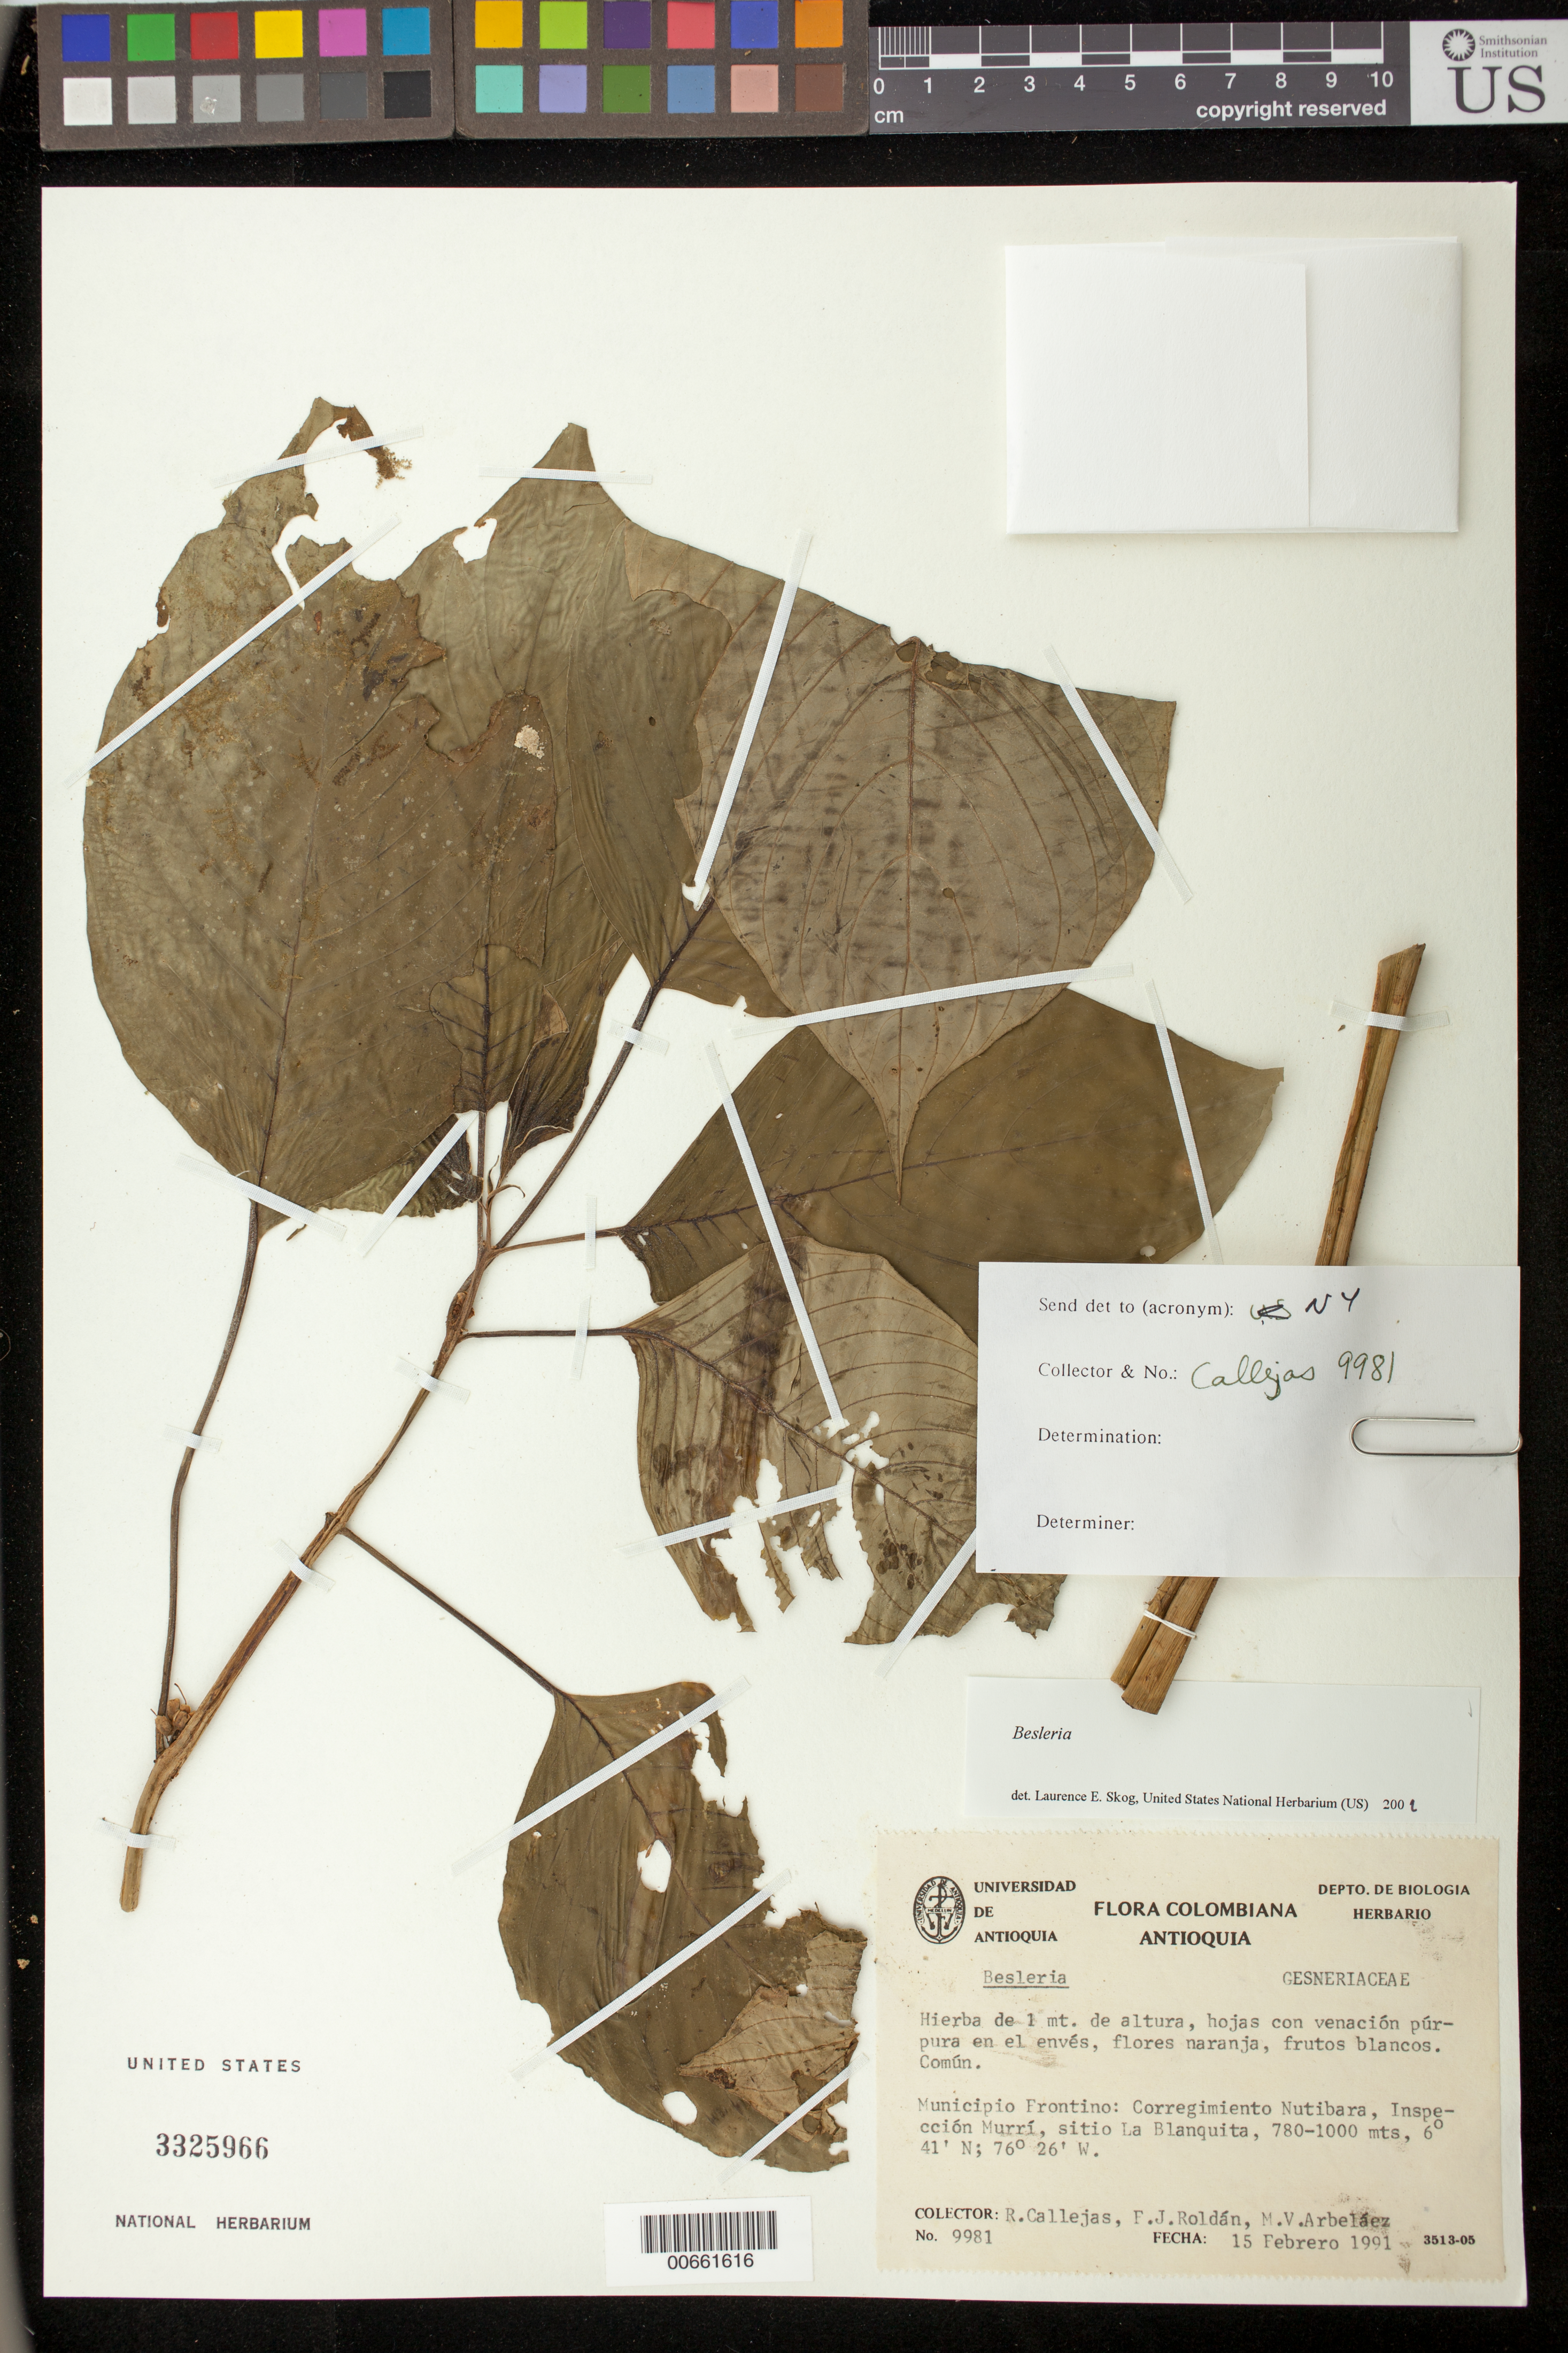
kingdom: Plantae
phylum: Tracheophyta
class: Magnoliopsida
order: Lamiales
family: Gesneriaceae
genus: Besleria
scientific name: Besleria sp.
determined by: Skog, Laurence E.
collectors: R. Callejas, F. J. Roldán & M. Arbelaez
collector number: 9981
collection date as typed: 15 Feb 1991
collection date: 1991-02-15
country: Colombia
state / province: Antioquia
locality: Mpio. Frontino: Corregimiento Nutibara, Inspección Murrí, sitio La Blanquita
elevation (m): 780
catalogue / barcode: US 3325966